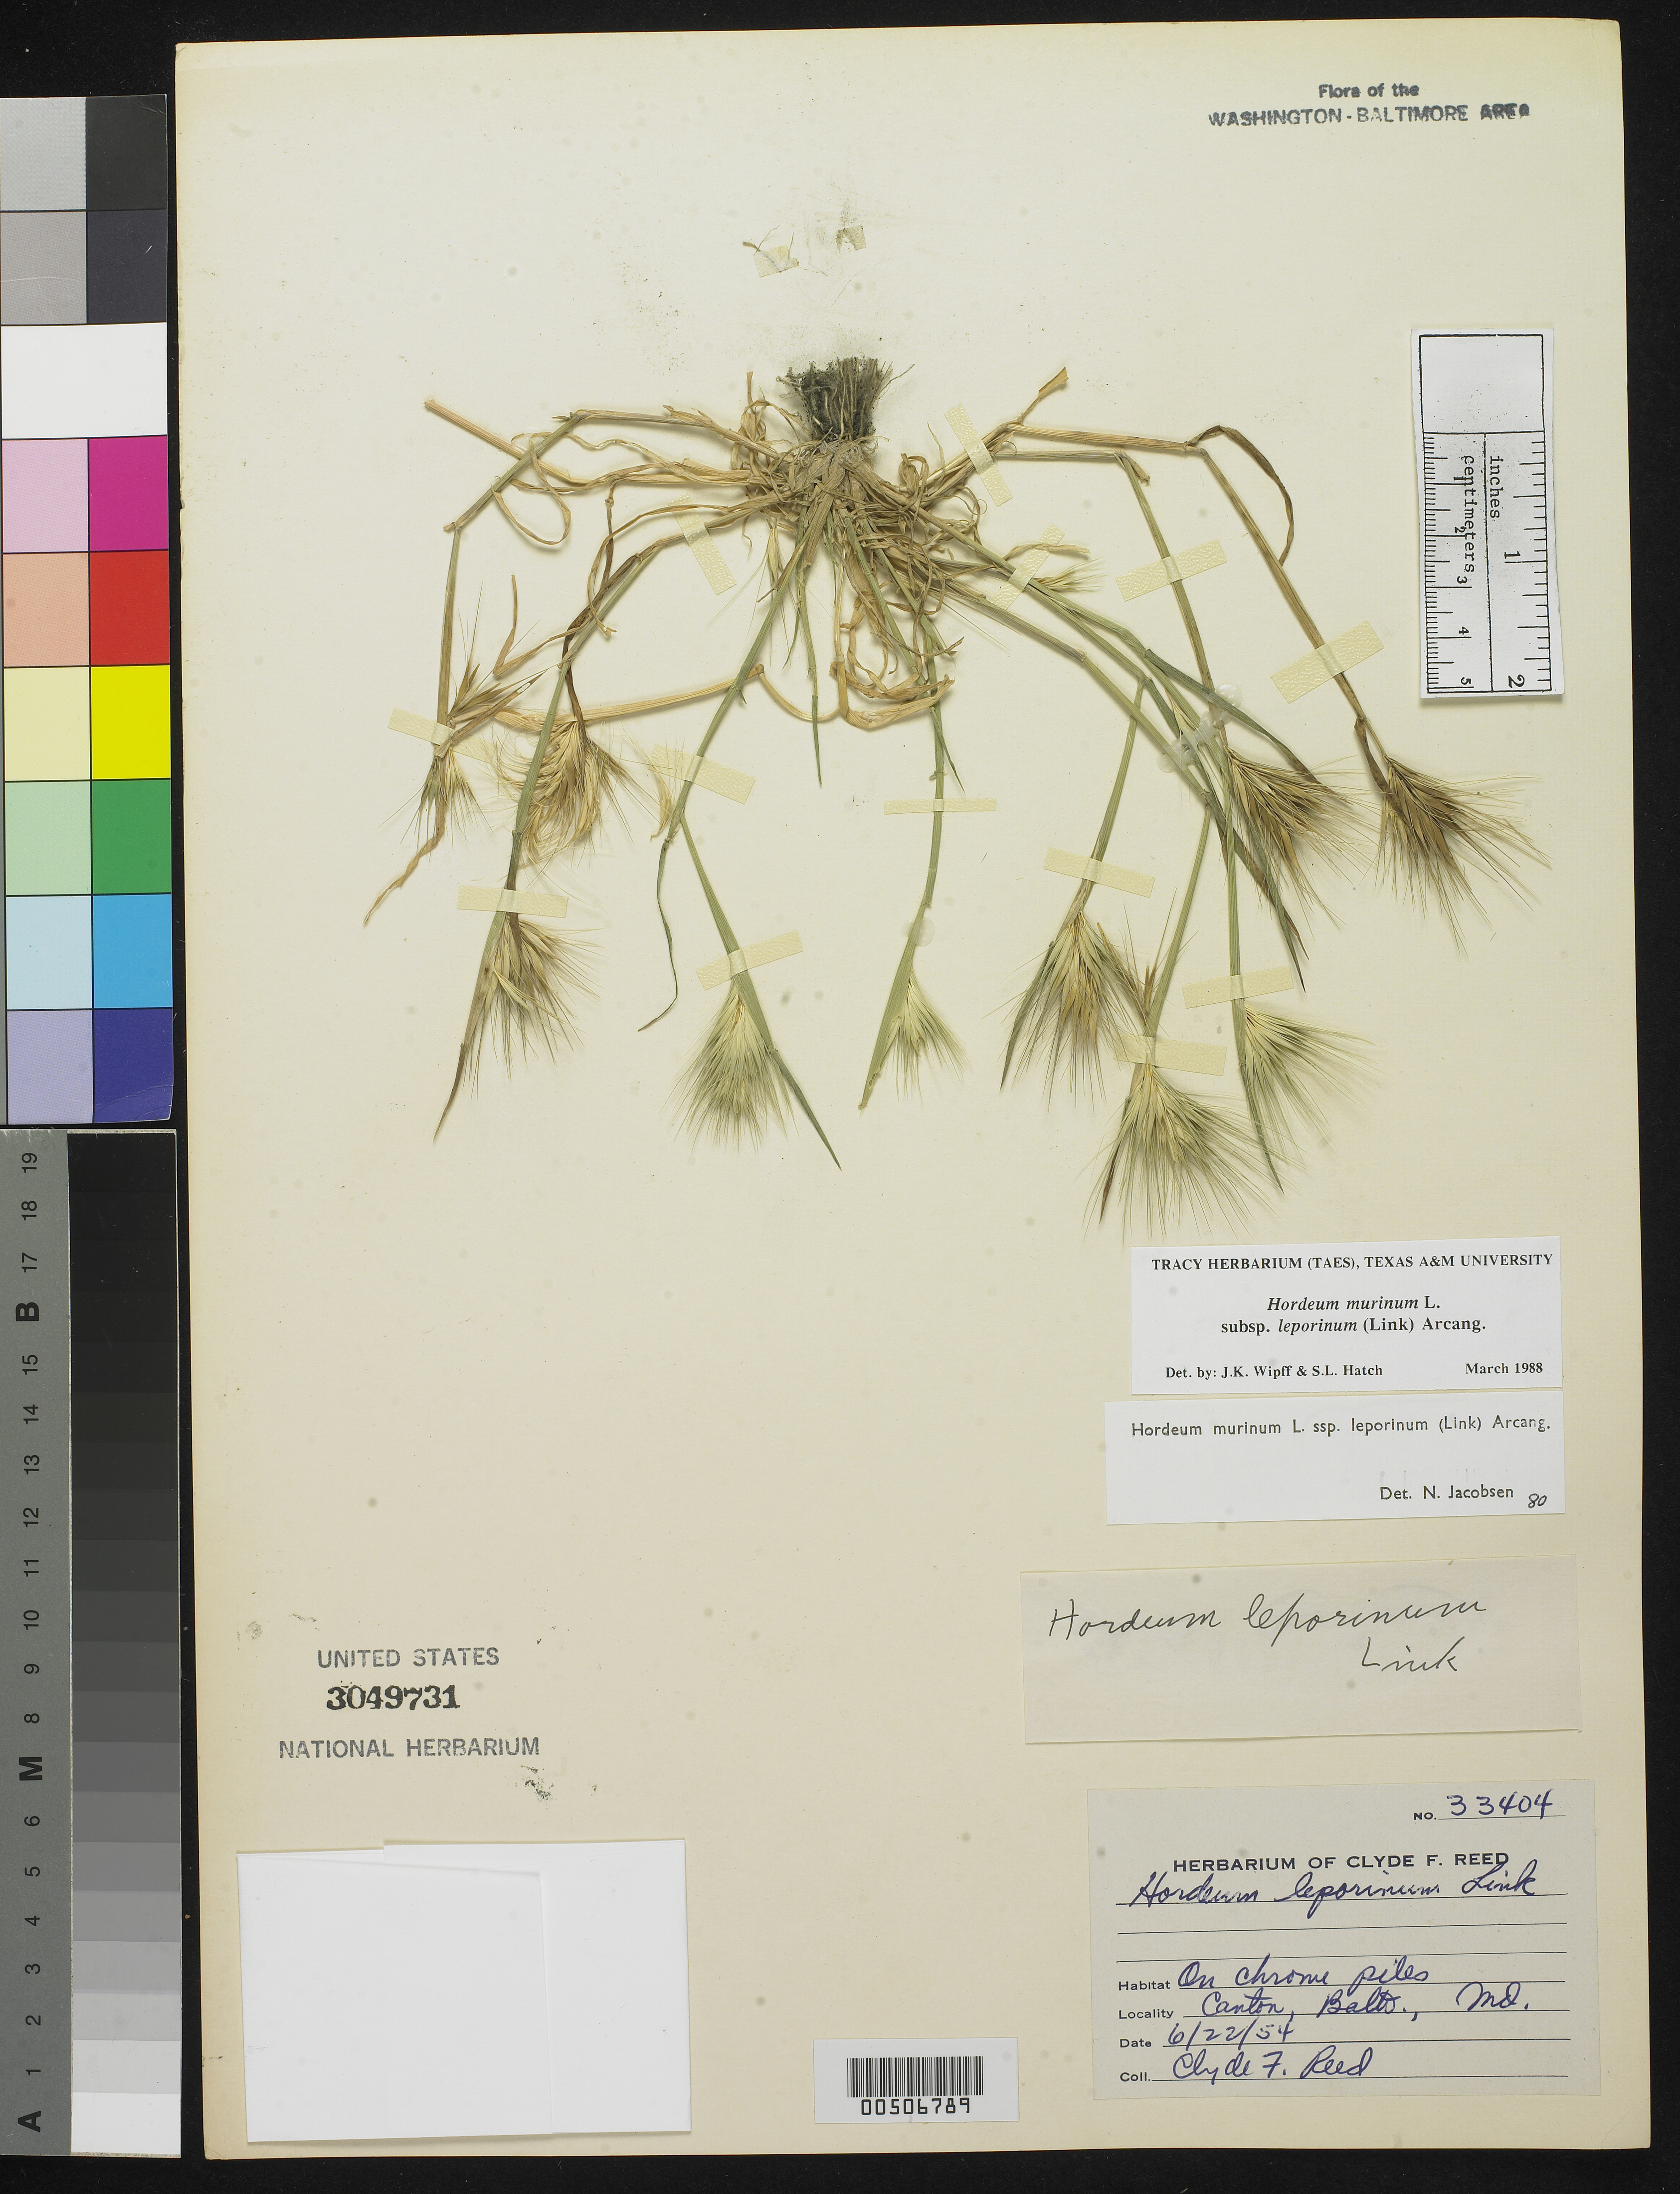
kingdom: Plantae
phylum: Tracheophyta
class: Liliopsida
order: Poales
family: Poaceae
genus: Hordeum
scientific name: Hordeum murinum subsp. leporinum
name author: (Link) Arcang.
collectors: C. F. Reed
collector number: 33404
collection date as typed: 22 Jun 1954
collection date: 1954-06-22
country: United States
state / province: Maryland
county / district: City of Baltimore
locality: Canton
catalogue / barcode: US 3049731